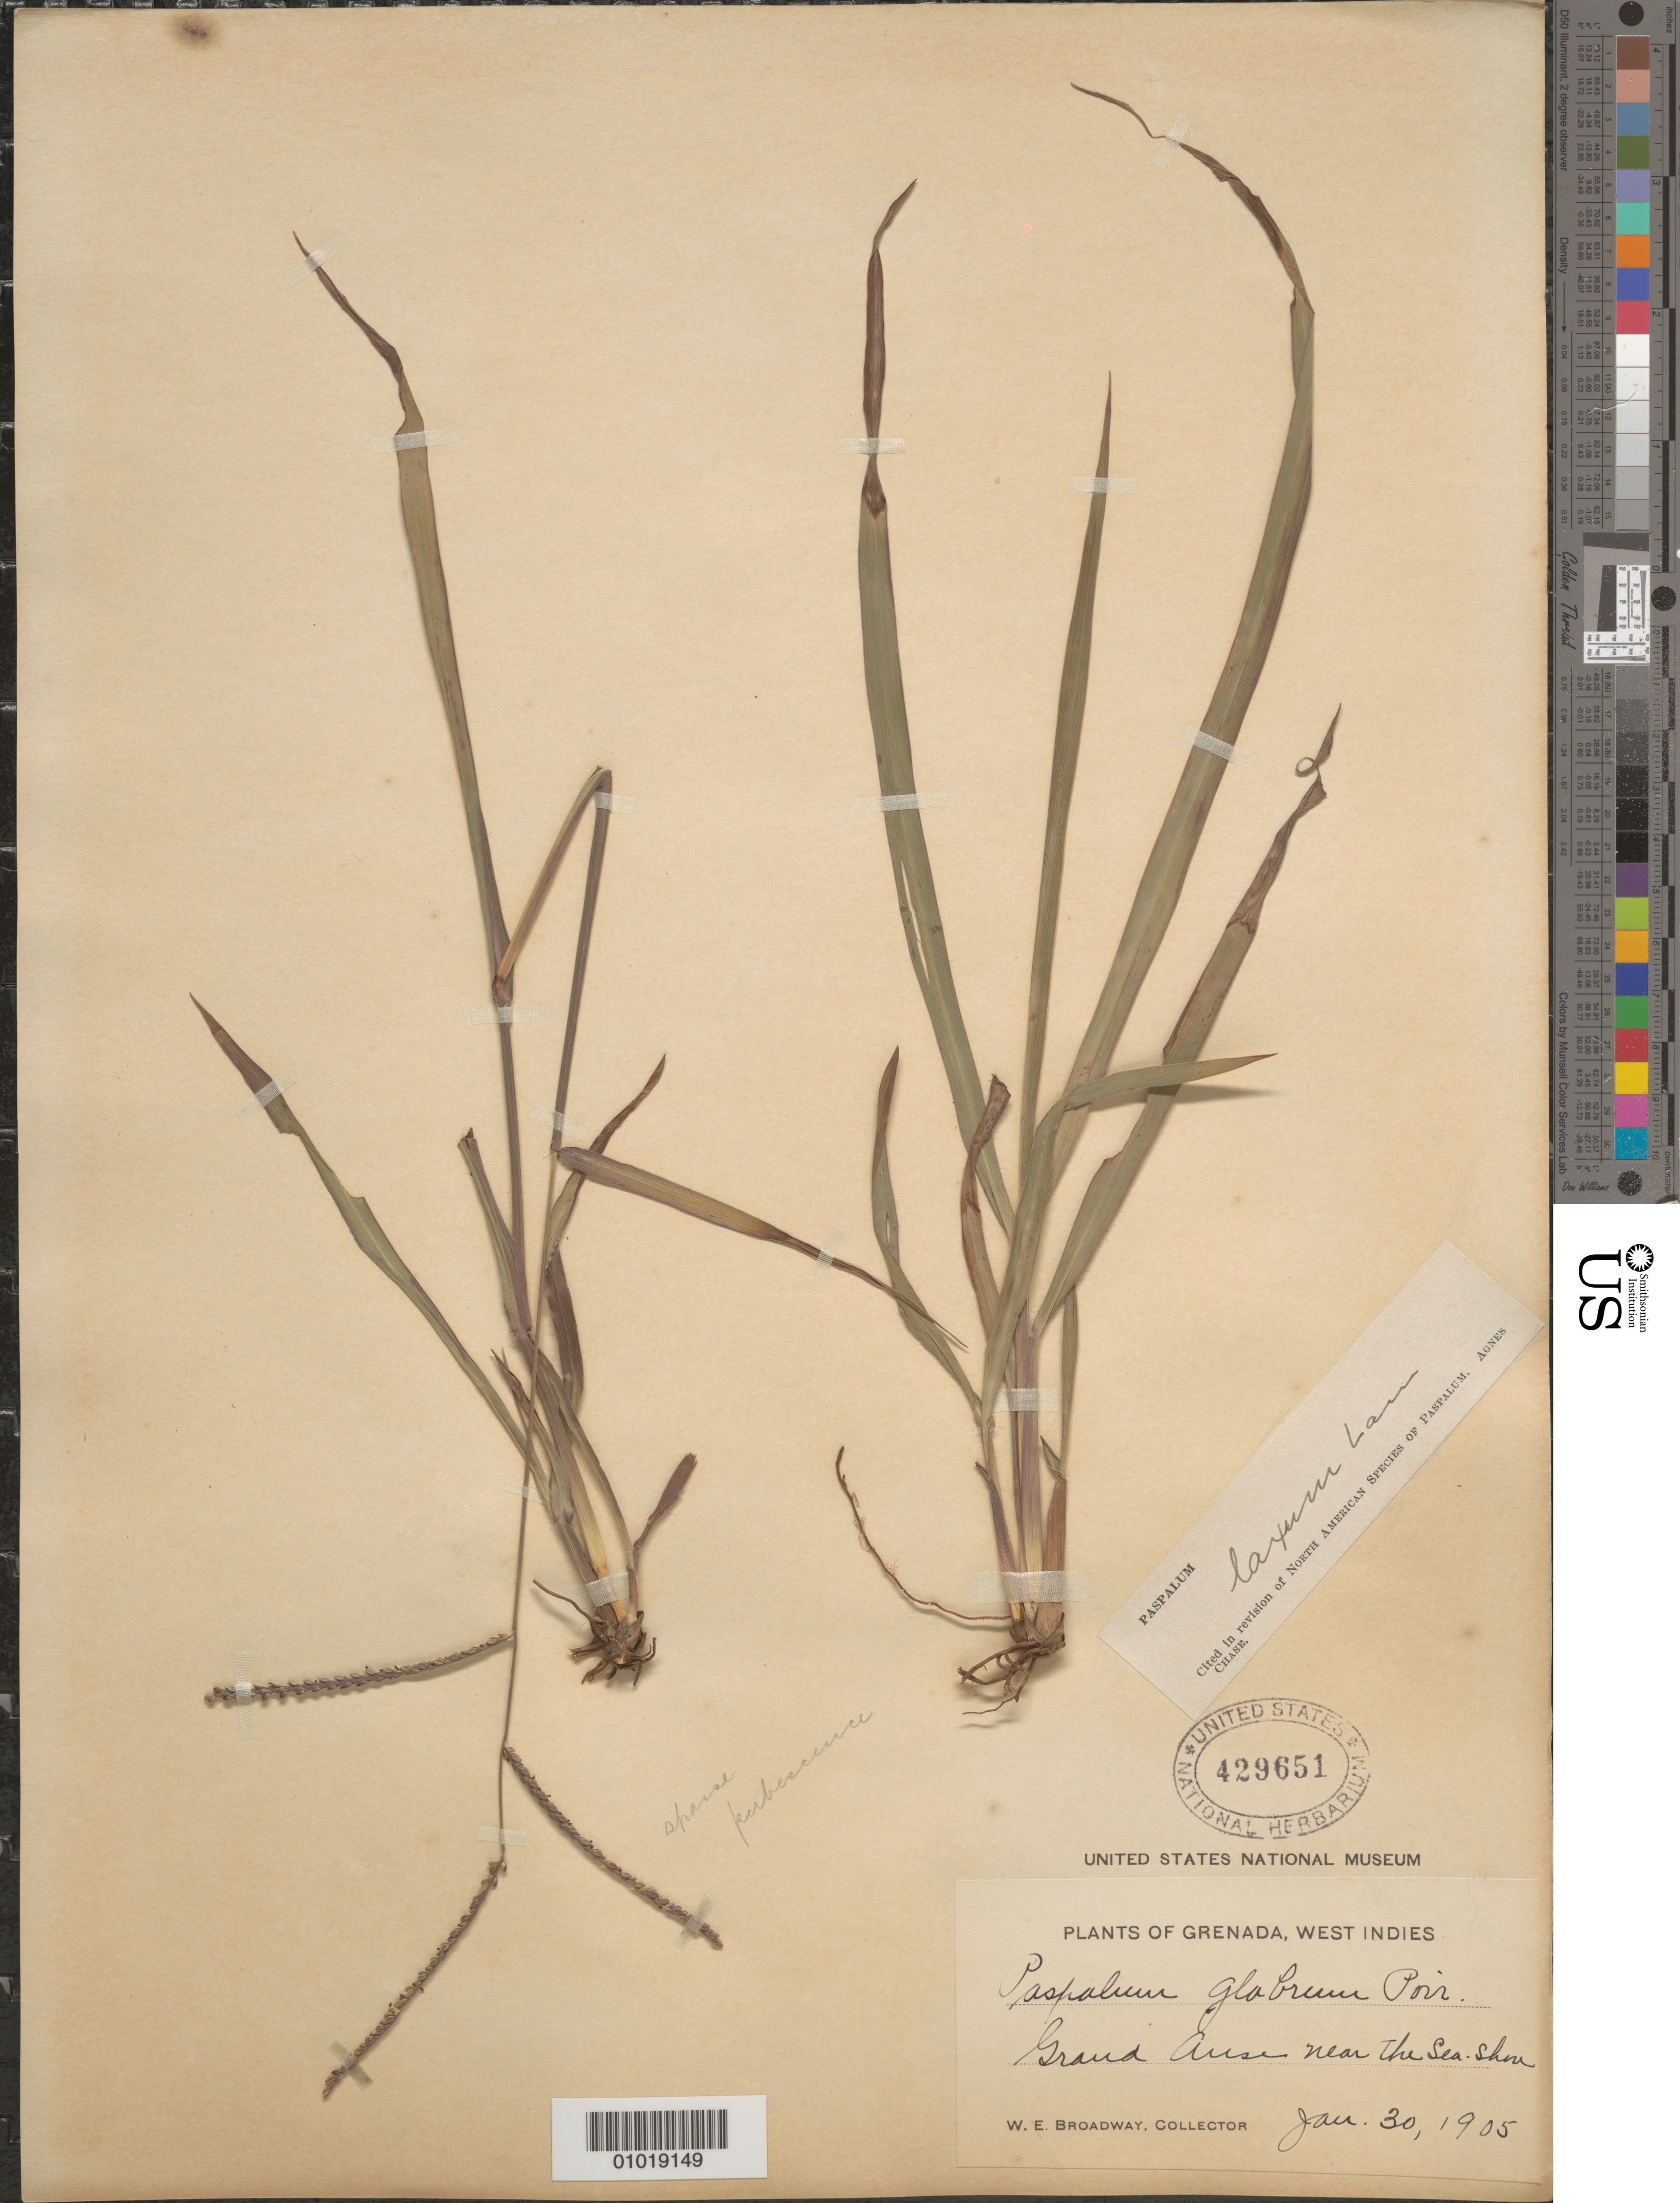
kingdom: Plantae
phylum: Tracheophyta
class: Liliopsida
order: Poales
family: Poaceae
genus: Paspalum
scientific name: Paspalum laxum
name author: Lam.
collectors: W. E. Broadway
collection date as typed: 30 Jan 1905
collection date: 1905-01-30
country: Grenada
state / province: Saint George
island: Grenada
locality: Grand Anse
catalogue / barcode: US 429651